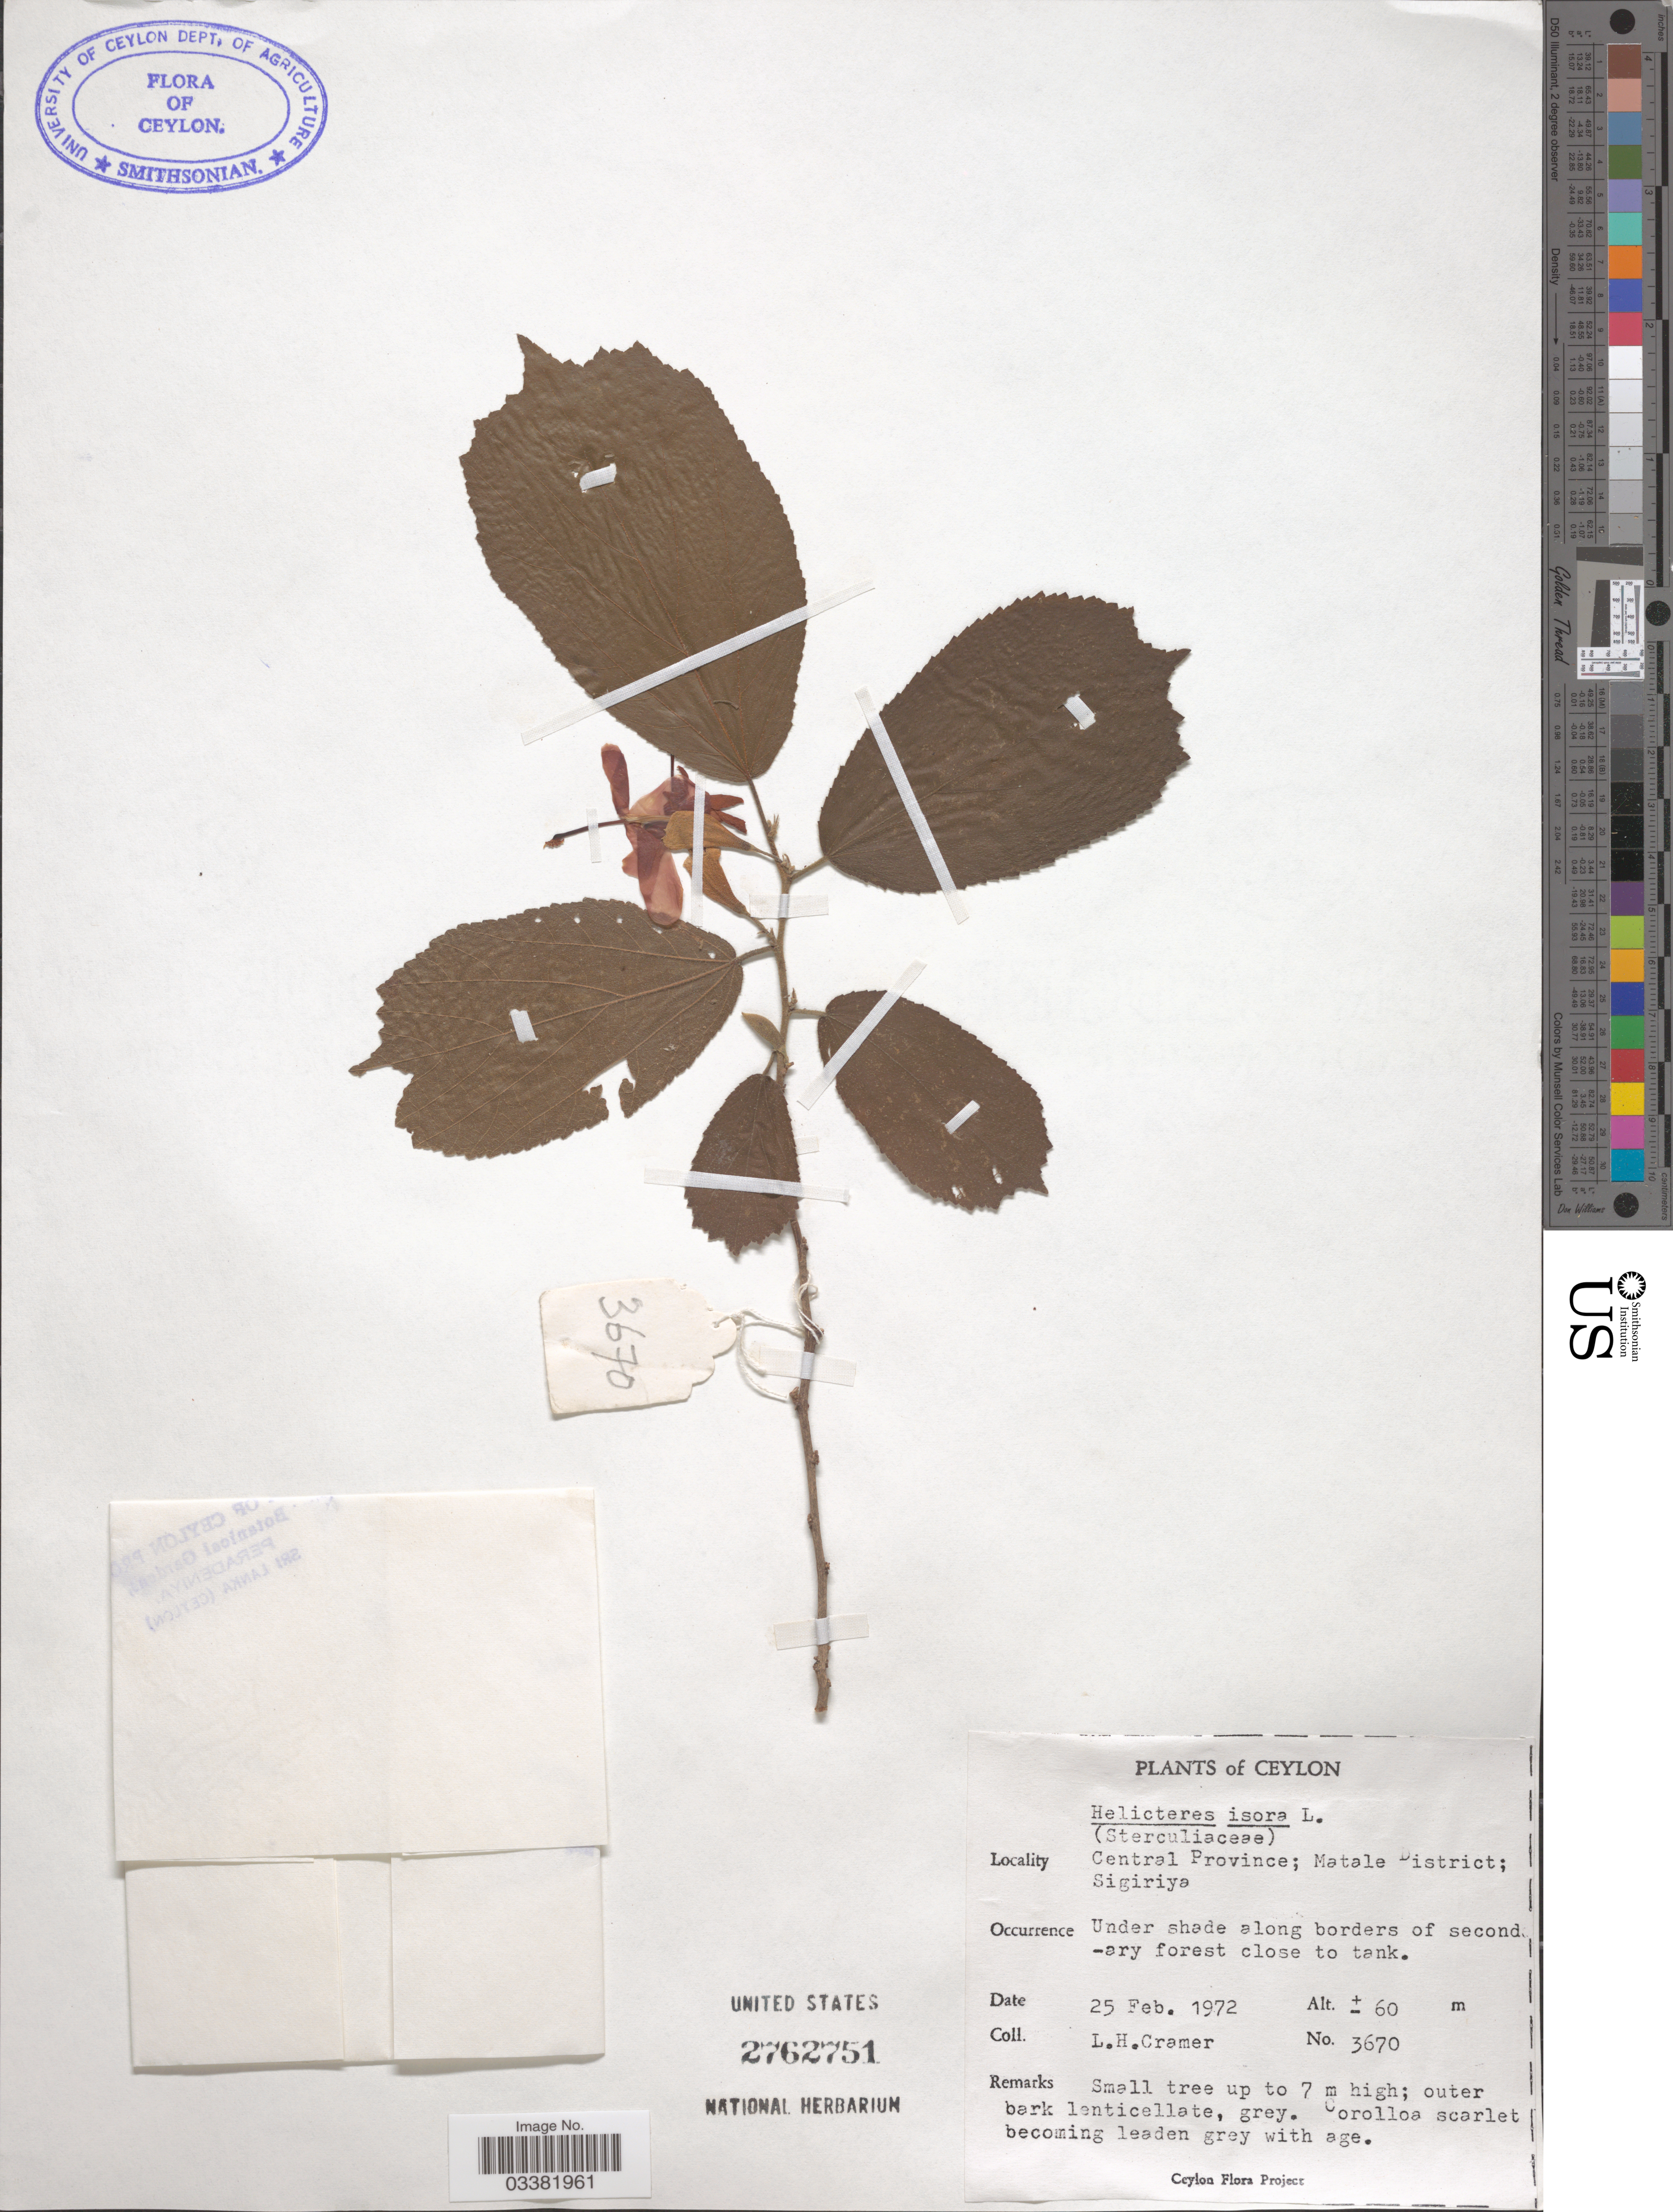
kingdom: Plantae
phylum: Tracheophyta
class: Magnoliopsida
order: Malvales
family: Malvaceae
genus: Helicteres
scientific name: Helicteres isora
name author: L.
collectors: L. H. Cramer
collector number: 3670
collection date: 1972-02-25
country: Sri Lanka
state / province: Central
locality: Ceylon. Matale District; Sigiriya.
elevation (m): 60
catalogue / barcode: US 2762751